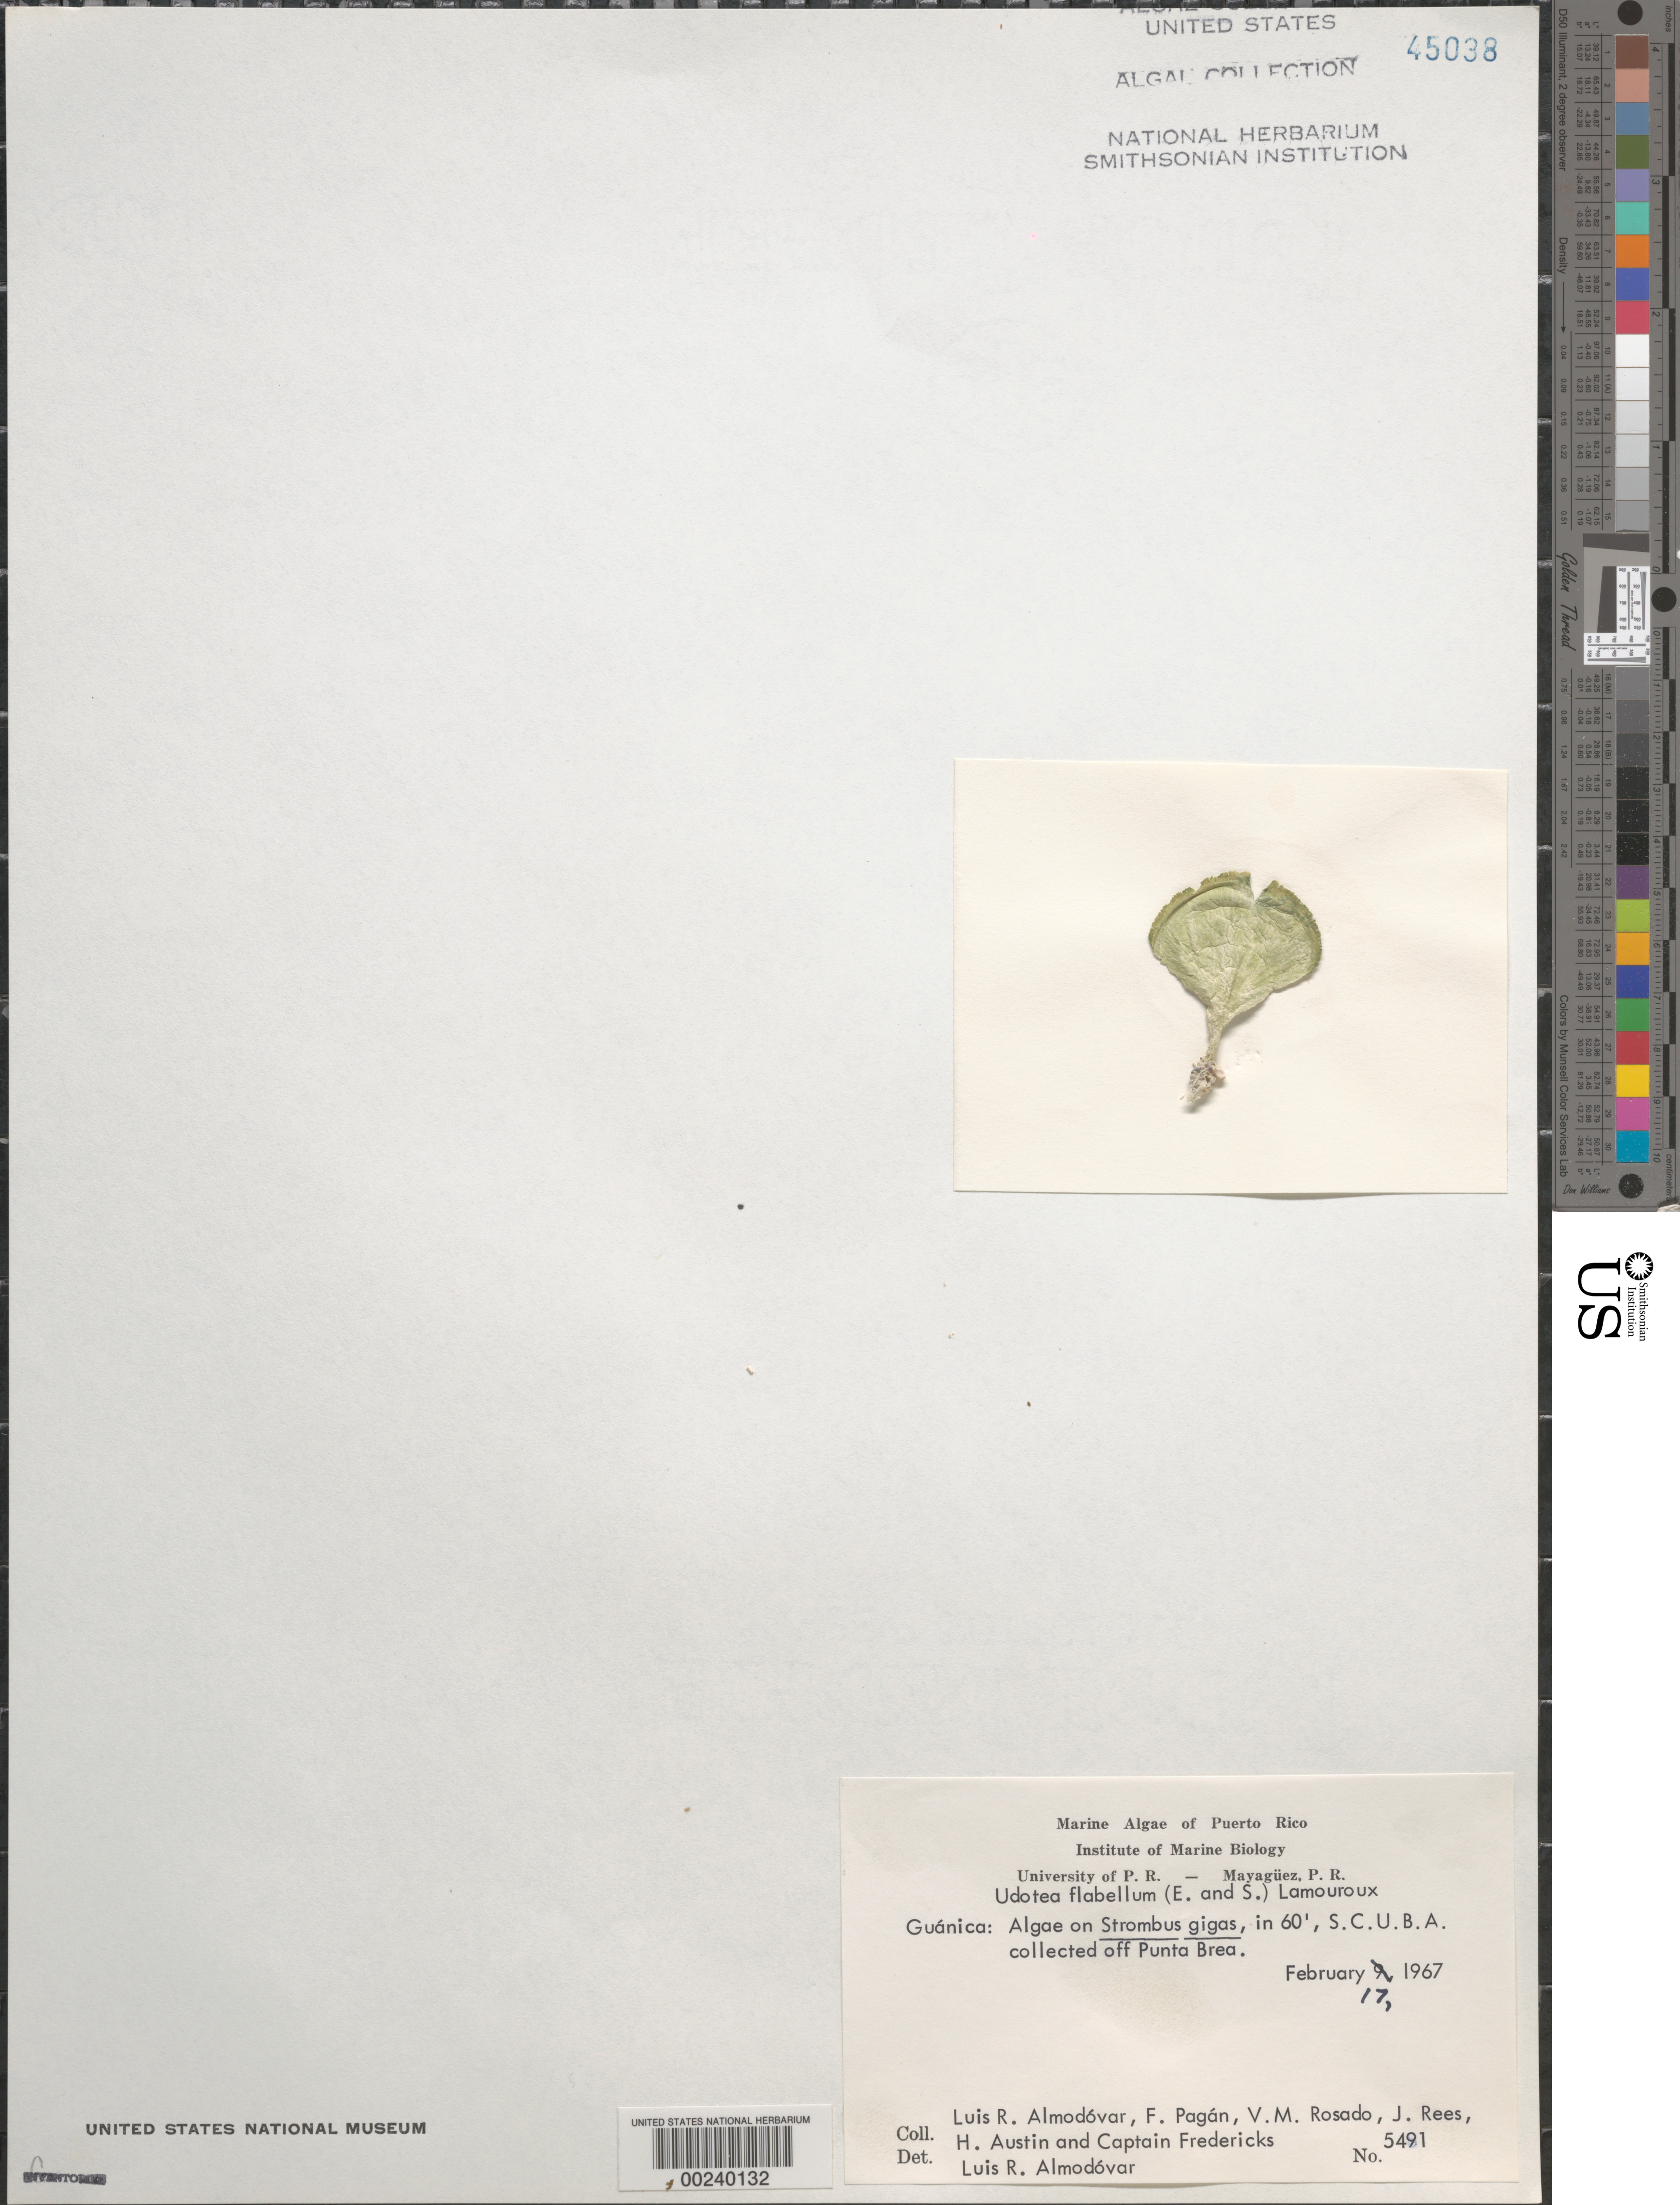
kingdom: Plantae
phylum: Chlorophyta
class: Ulvophyceae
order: Bryopsidales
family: Udoteaceae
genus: Udotea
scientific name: Udotea flabellum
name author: (J. Ellis & Sol.) M. Howe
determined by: Almodovar, L. R.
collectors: L. Almodovar, F. Pagan, V. Rosado, J. Rees, H. Austin & C. Fredericks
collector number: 5491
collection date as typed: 17 Feb 1967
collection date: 1967-02-17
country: Puerto Rico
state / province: Guanica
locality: Off Punta Brea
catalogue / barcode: US 45038